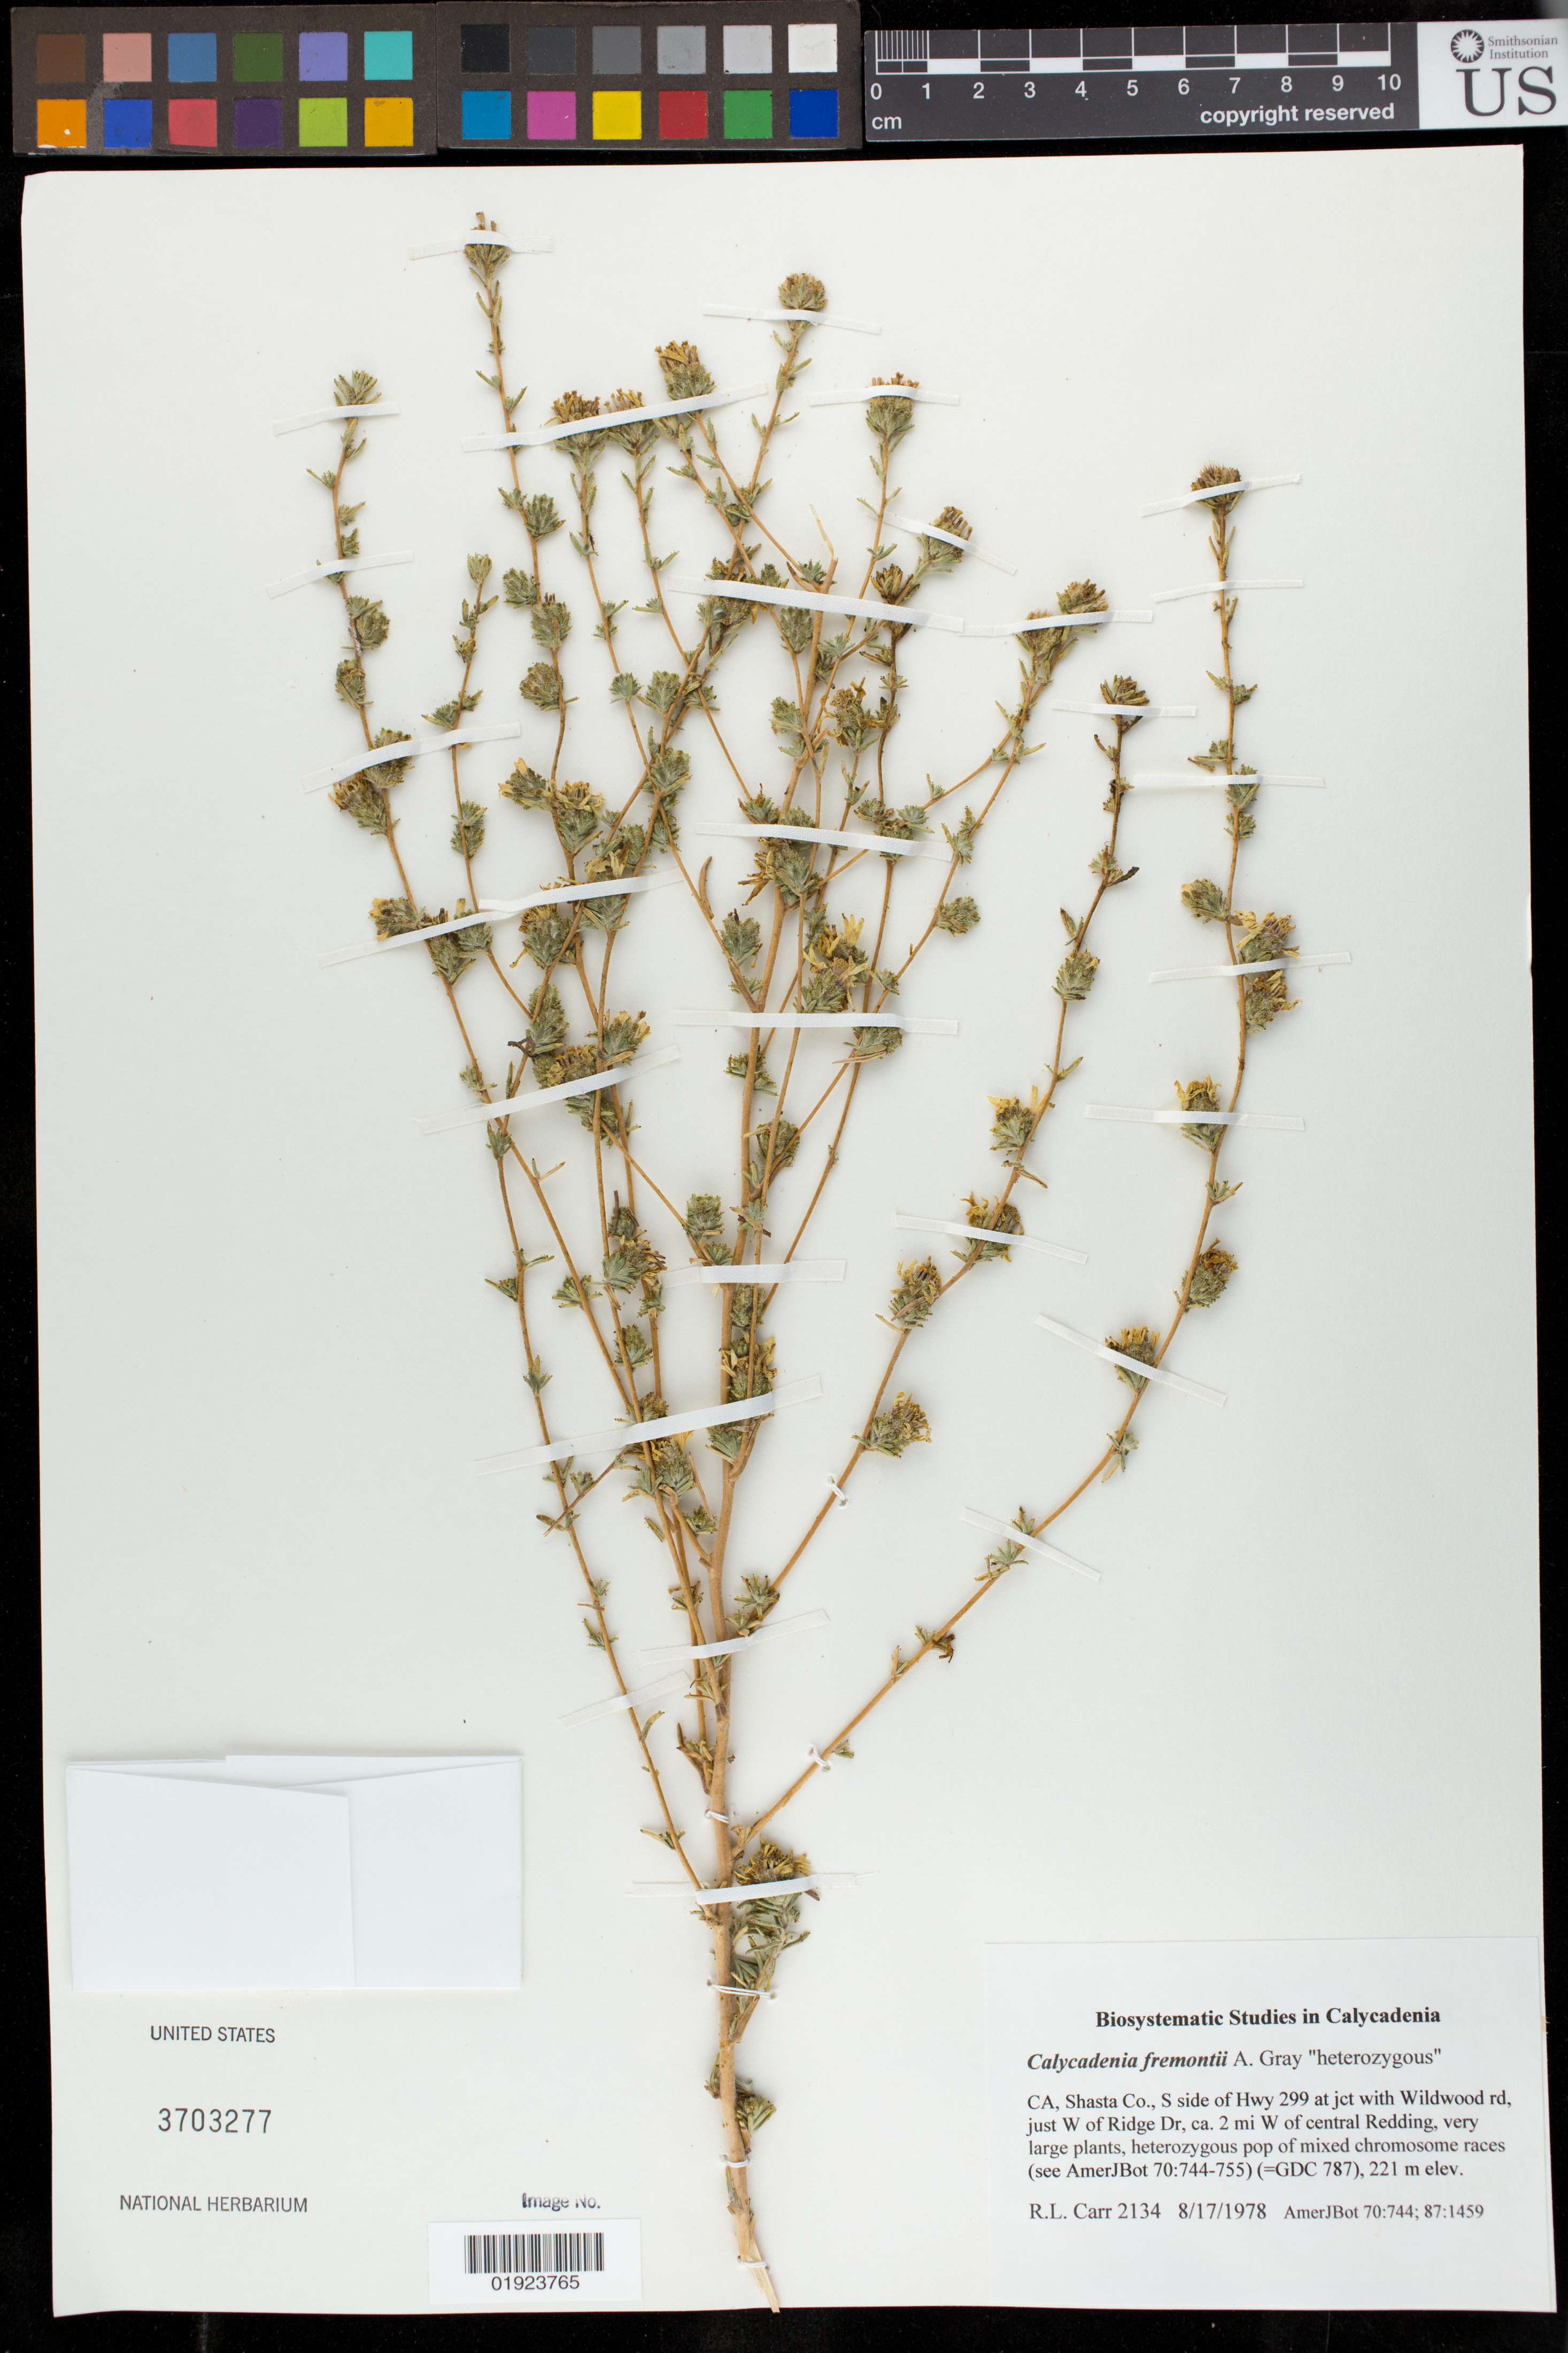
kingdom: Plantae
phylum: Tracheophyta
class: Magnoliopsida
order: Asterales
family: Asteraceae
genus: Calycadenia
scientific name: Calycadenia fremontii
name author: A. Gray in Emory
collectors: R. Carr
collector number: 2134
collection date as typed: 8/17/1978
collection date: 1978-08-17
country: United States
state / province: California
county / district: Shasta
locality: S side of Hwy 299 at jct with Wildwood rd, just W of Ridge Dr, ca. 2 mi W of central Redding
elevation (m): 221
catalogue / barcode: US 3703277